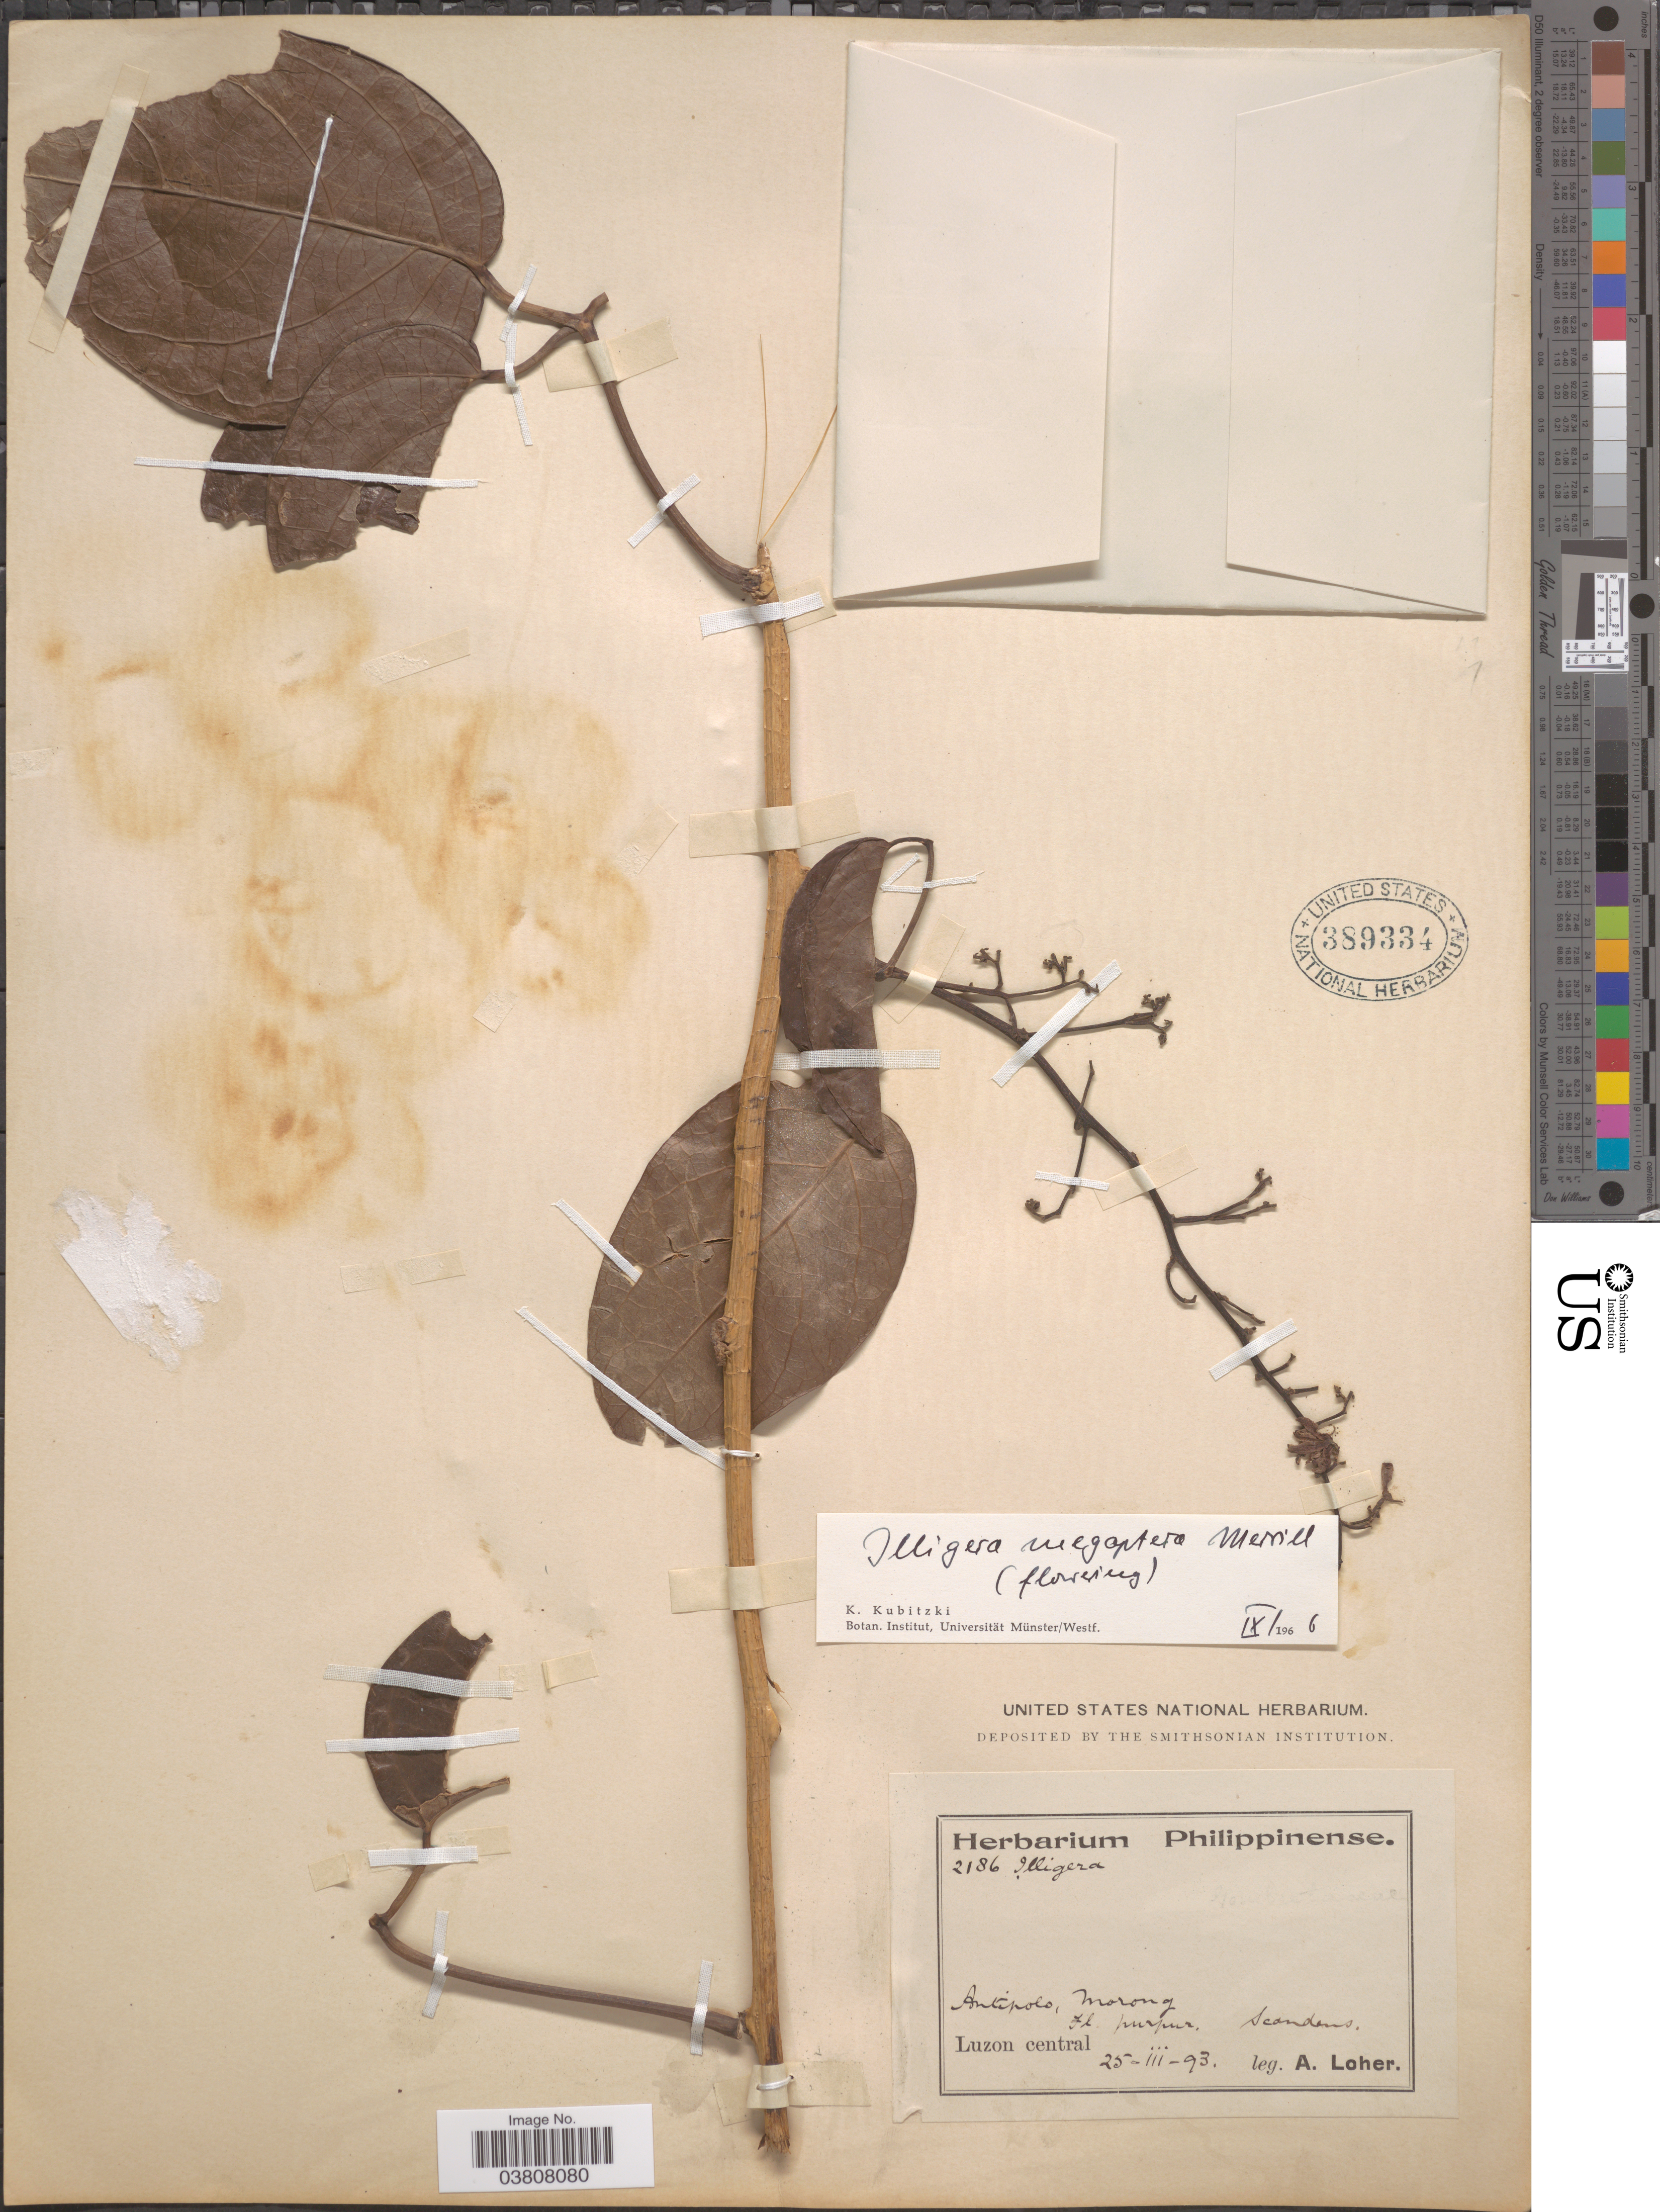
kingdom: Plantae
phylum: Tracheophyta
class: Magnoliopsida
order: Laurales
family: Hernandiaceae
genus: Illigera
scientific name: Illigera luzonensis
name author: (C. Presl) Merr.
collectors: A. Loher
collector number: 2186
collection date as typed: Transcribed d/m/y: 25/3/93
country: Philippines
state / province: Central Luzon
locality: Antipolo, Morong. Luzon central.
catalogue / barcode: US 389334